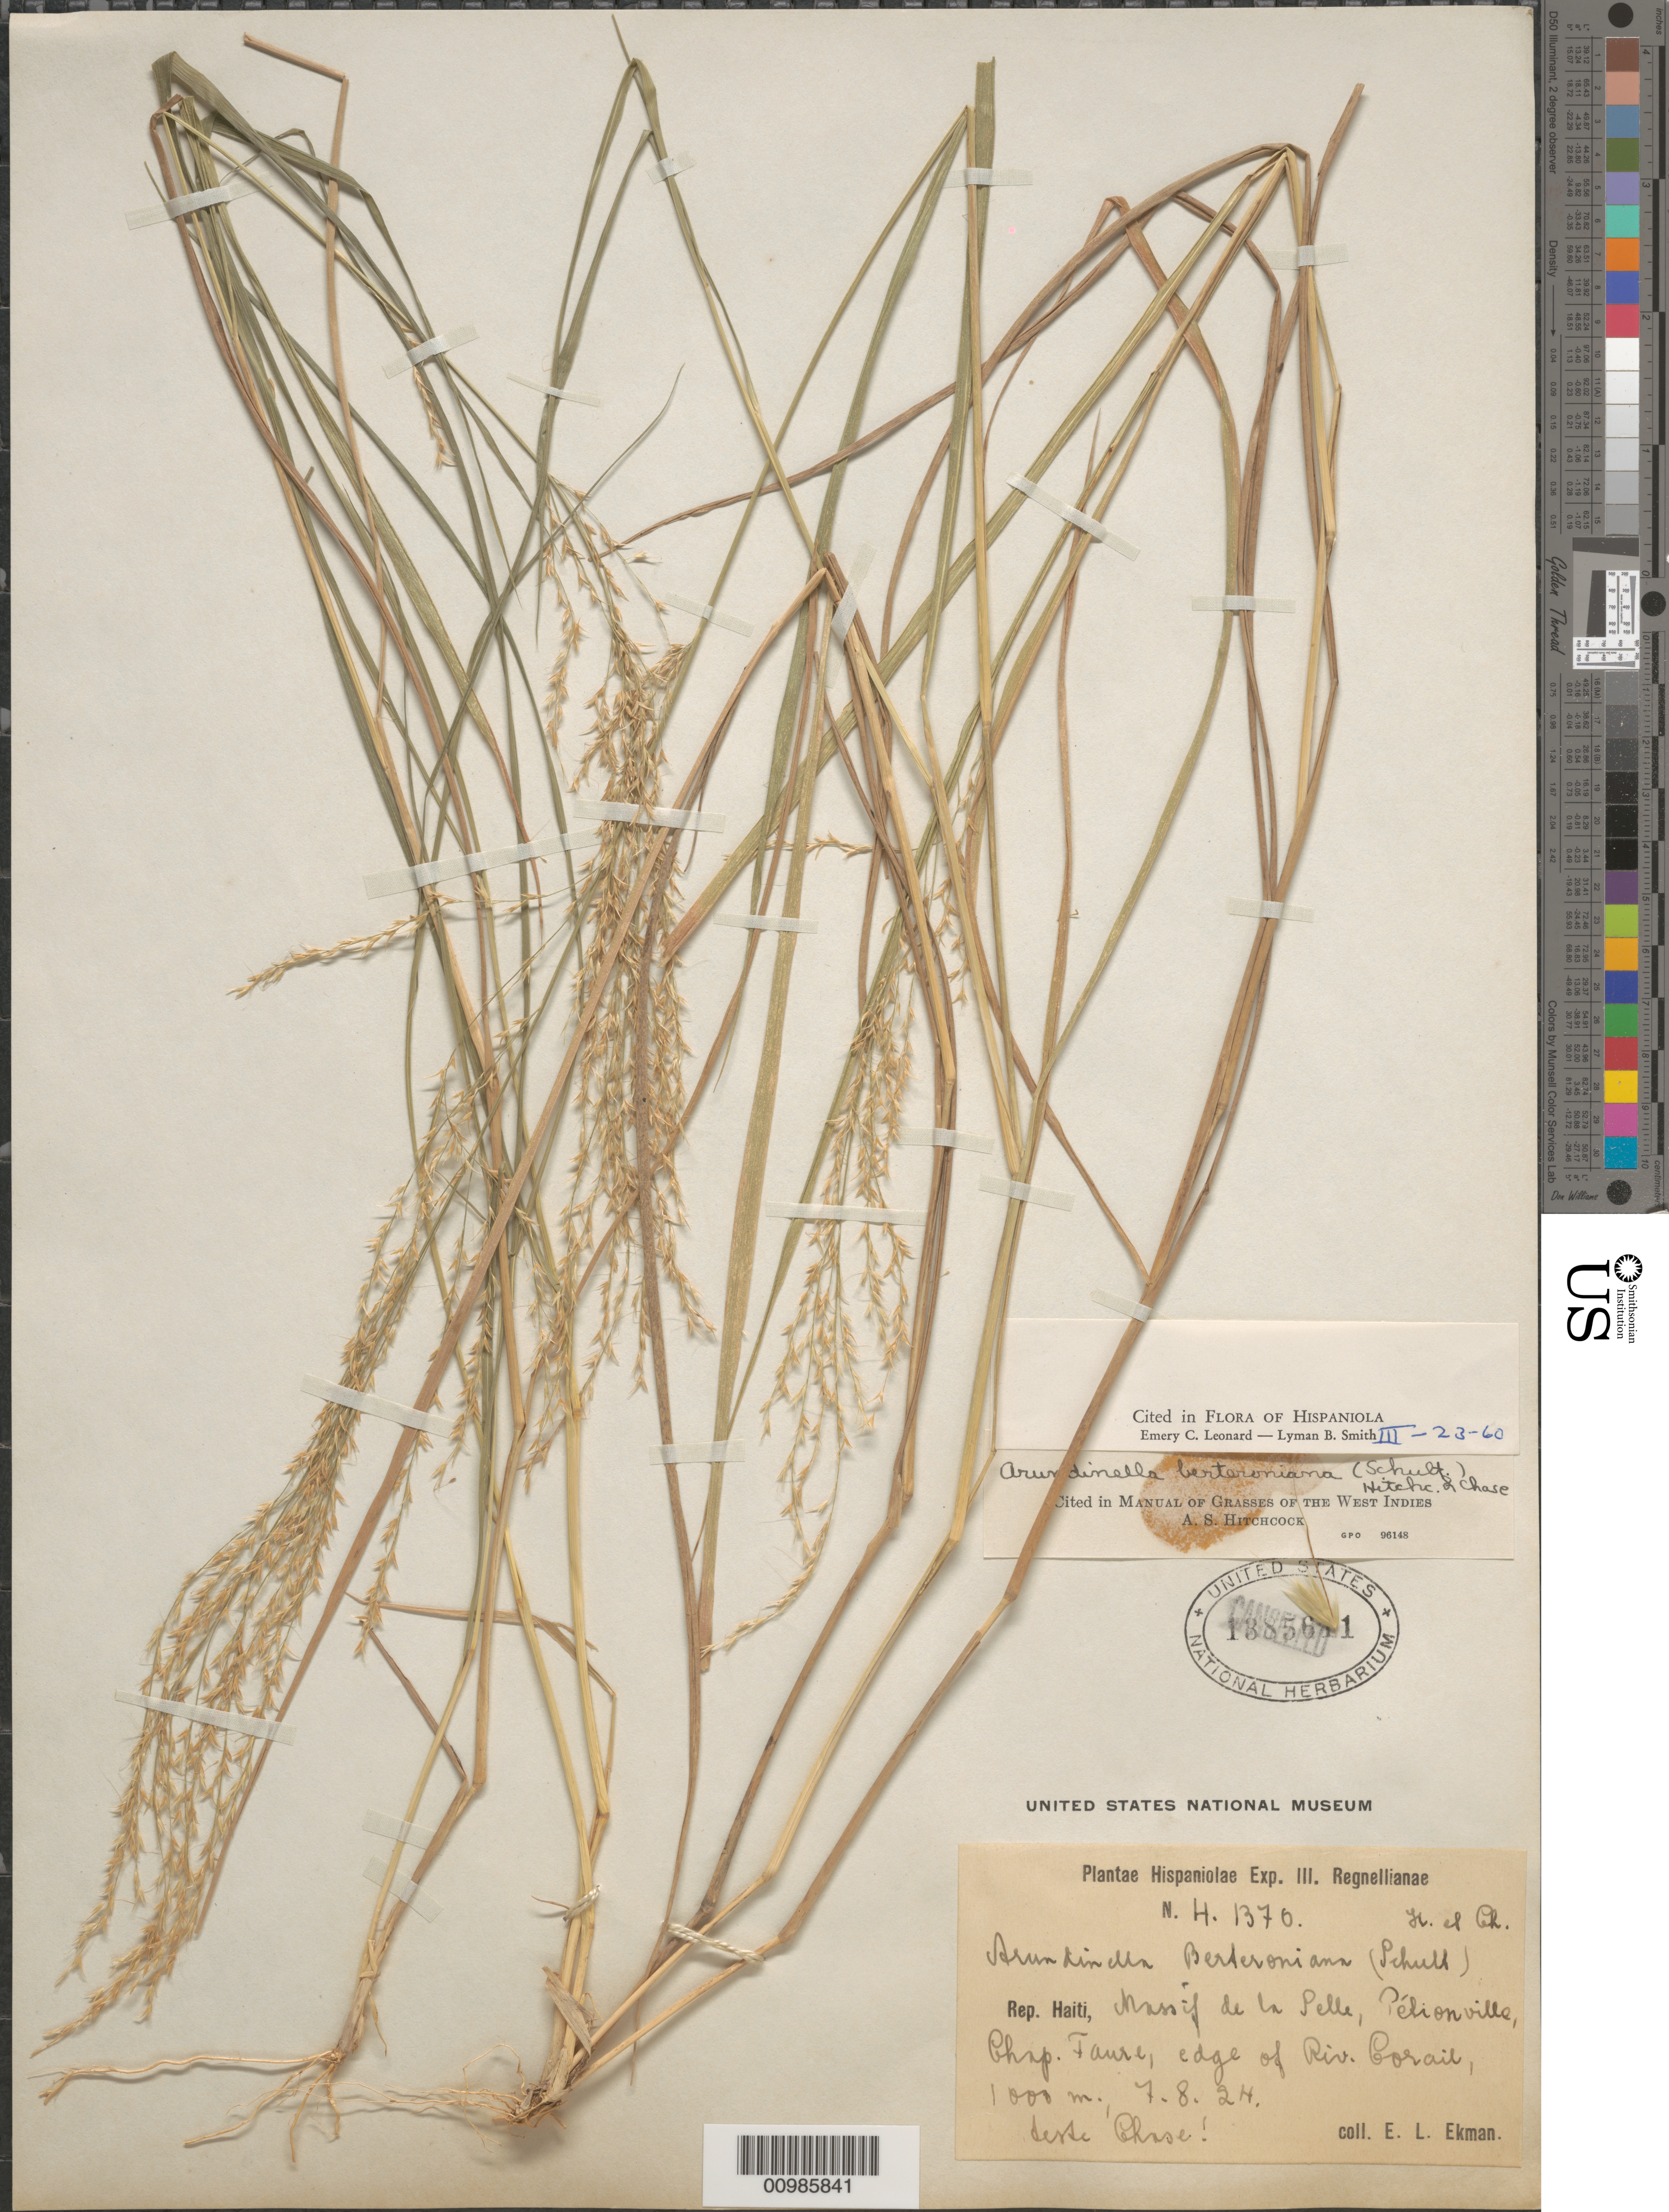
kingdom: Plantae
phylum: Tracheophyta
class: Liliopsida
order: Poales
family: Poaceae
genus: Arundinella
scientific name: Arundinella berteroniana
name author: (Schult.) Hitchc. & Chase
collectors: E. L. Ekman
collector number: H 1370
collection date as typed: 08 Jul 1924 to 07 Aug 1924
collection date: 1924-07-08/1924-08-07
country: Haiti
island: Hispaniola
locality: Massif de la Pelle, Petionville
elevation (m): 1000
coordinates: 0 N, 0 E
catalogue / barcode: US 1885611